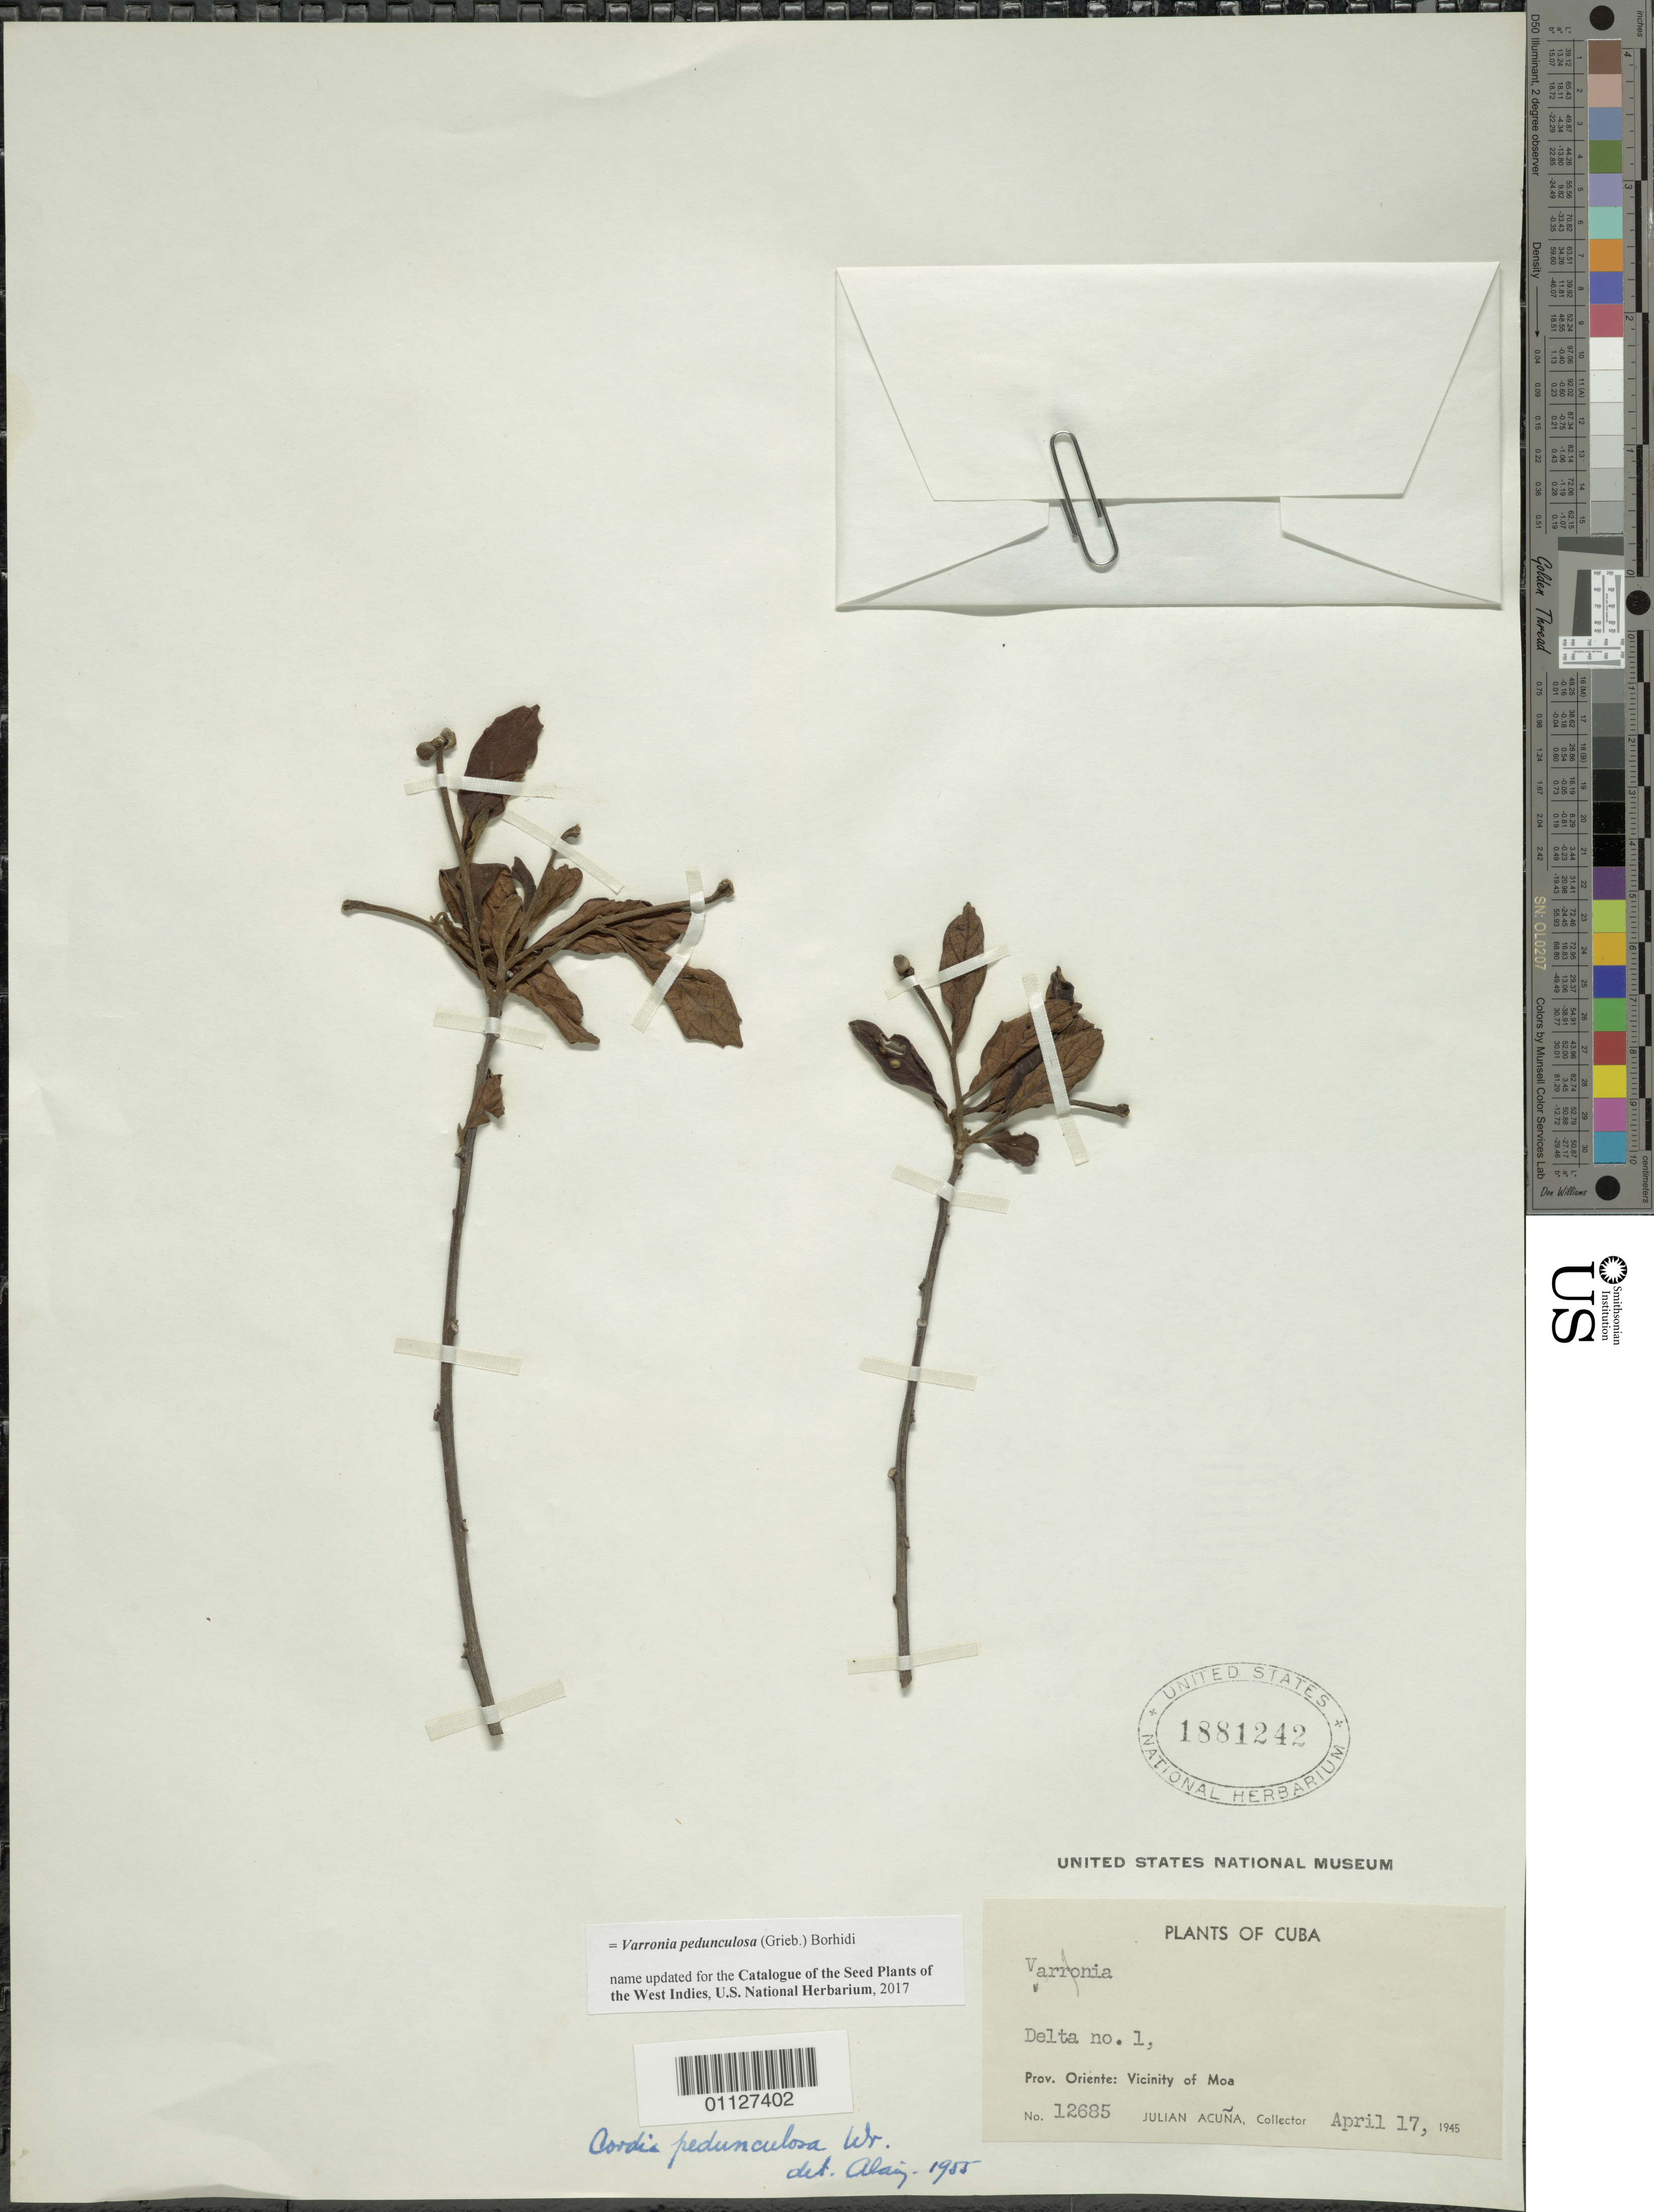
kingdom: Plantae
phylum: Tracheophyta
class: Magnoliopsida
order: Boraginales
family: Cordiaceae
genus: Varronia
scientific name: Varronia pedunculosa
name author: (Griseb.) Borhidi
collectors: J. Acuña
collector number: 12685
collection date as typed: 17 Apr 1945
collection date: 1945-04-17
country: Cuba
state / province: Holguín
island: Cuba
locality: Vicinity of Moa: delta no 1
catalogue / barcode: US 1881242